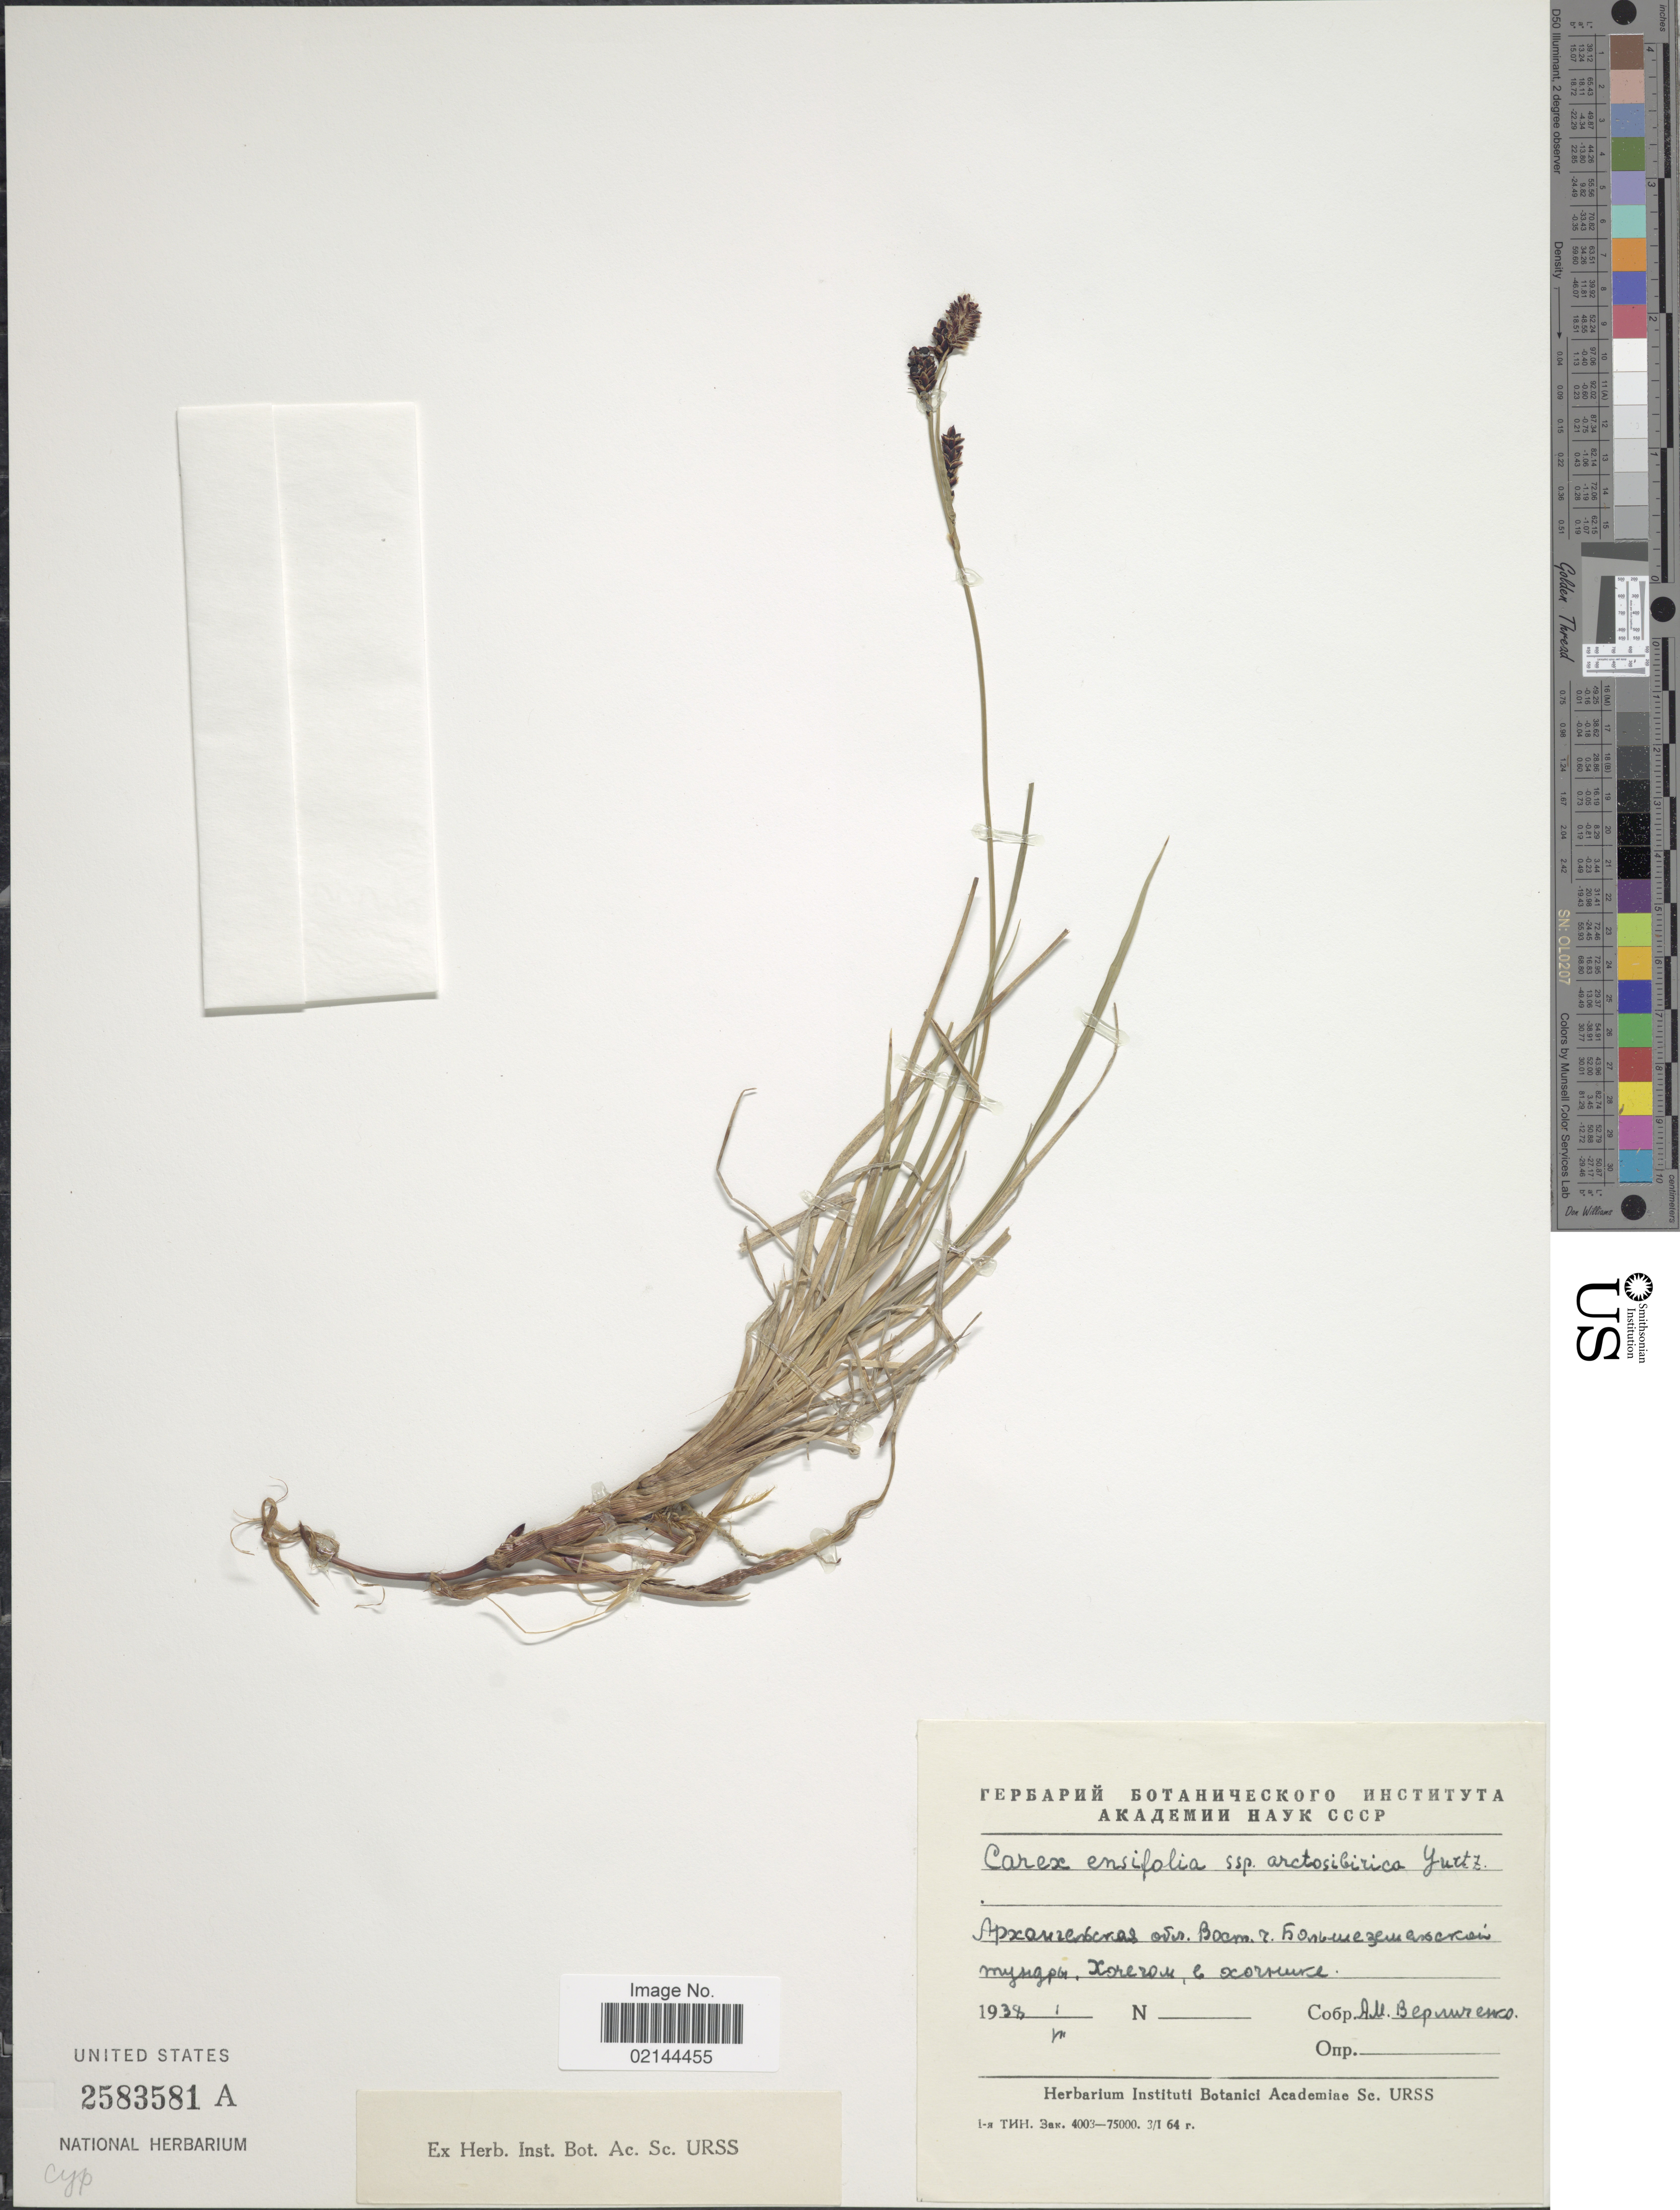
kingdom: Plantae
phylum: Tracheophyta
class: Liliopsida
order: Poales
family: Cyperaceae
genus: Carex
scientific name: Carex bigelowii subsp. arctisibirica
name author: (Jurtzev) Á. Löve & D. Löve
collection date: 1938-07-01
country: U.S.S.R.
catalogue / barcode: US 2583581A